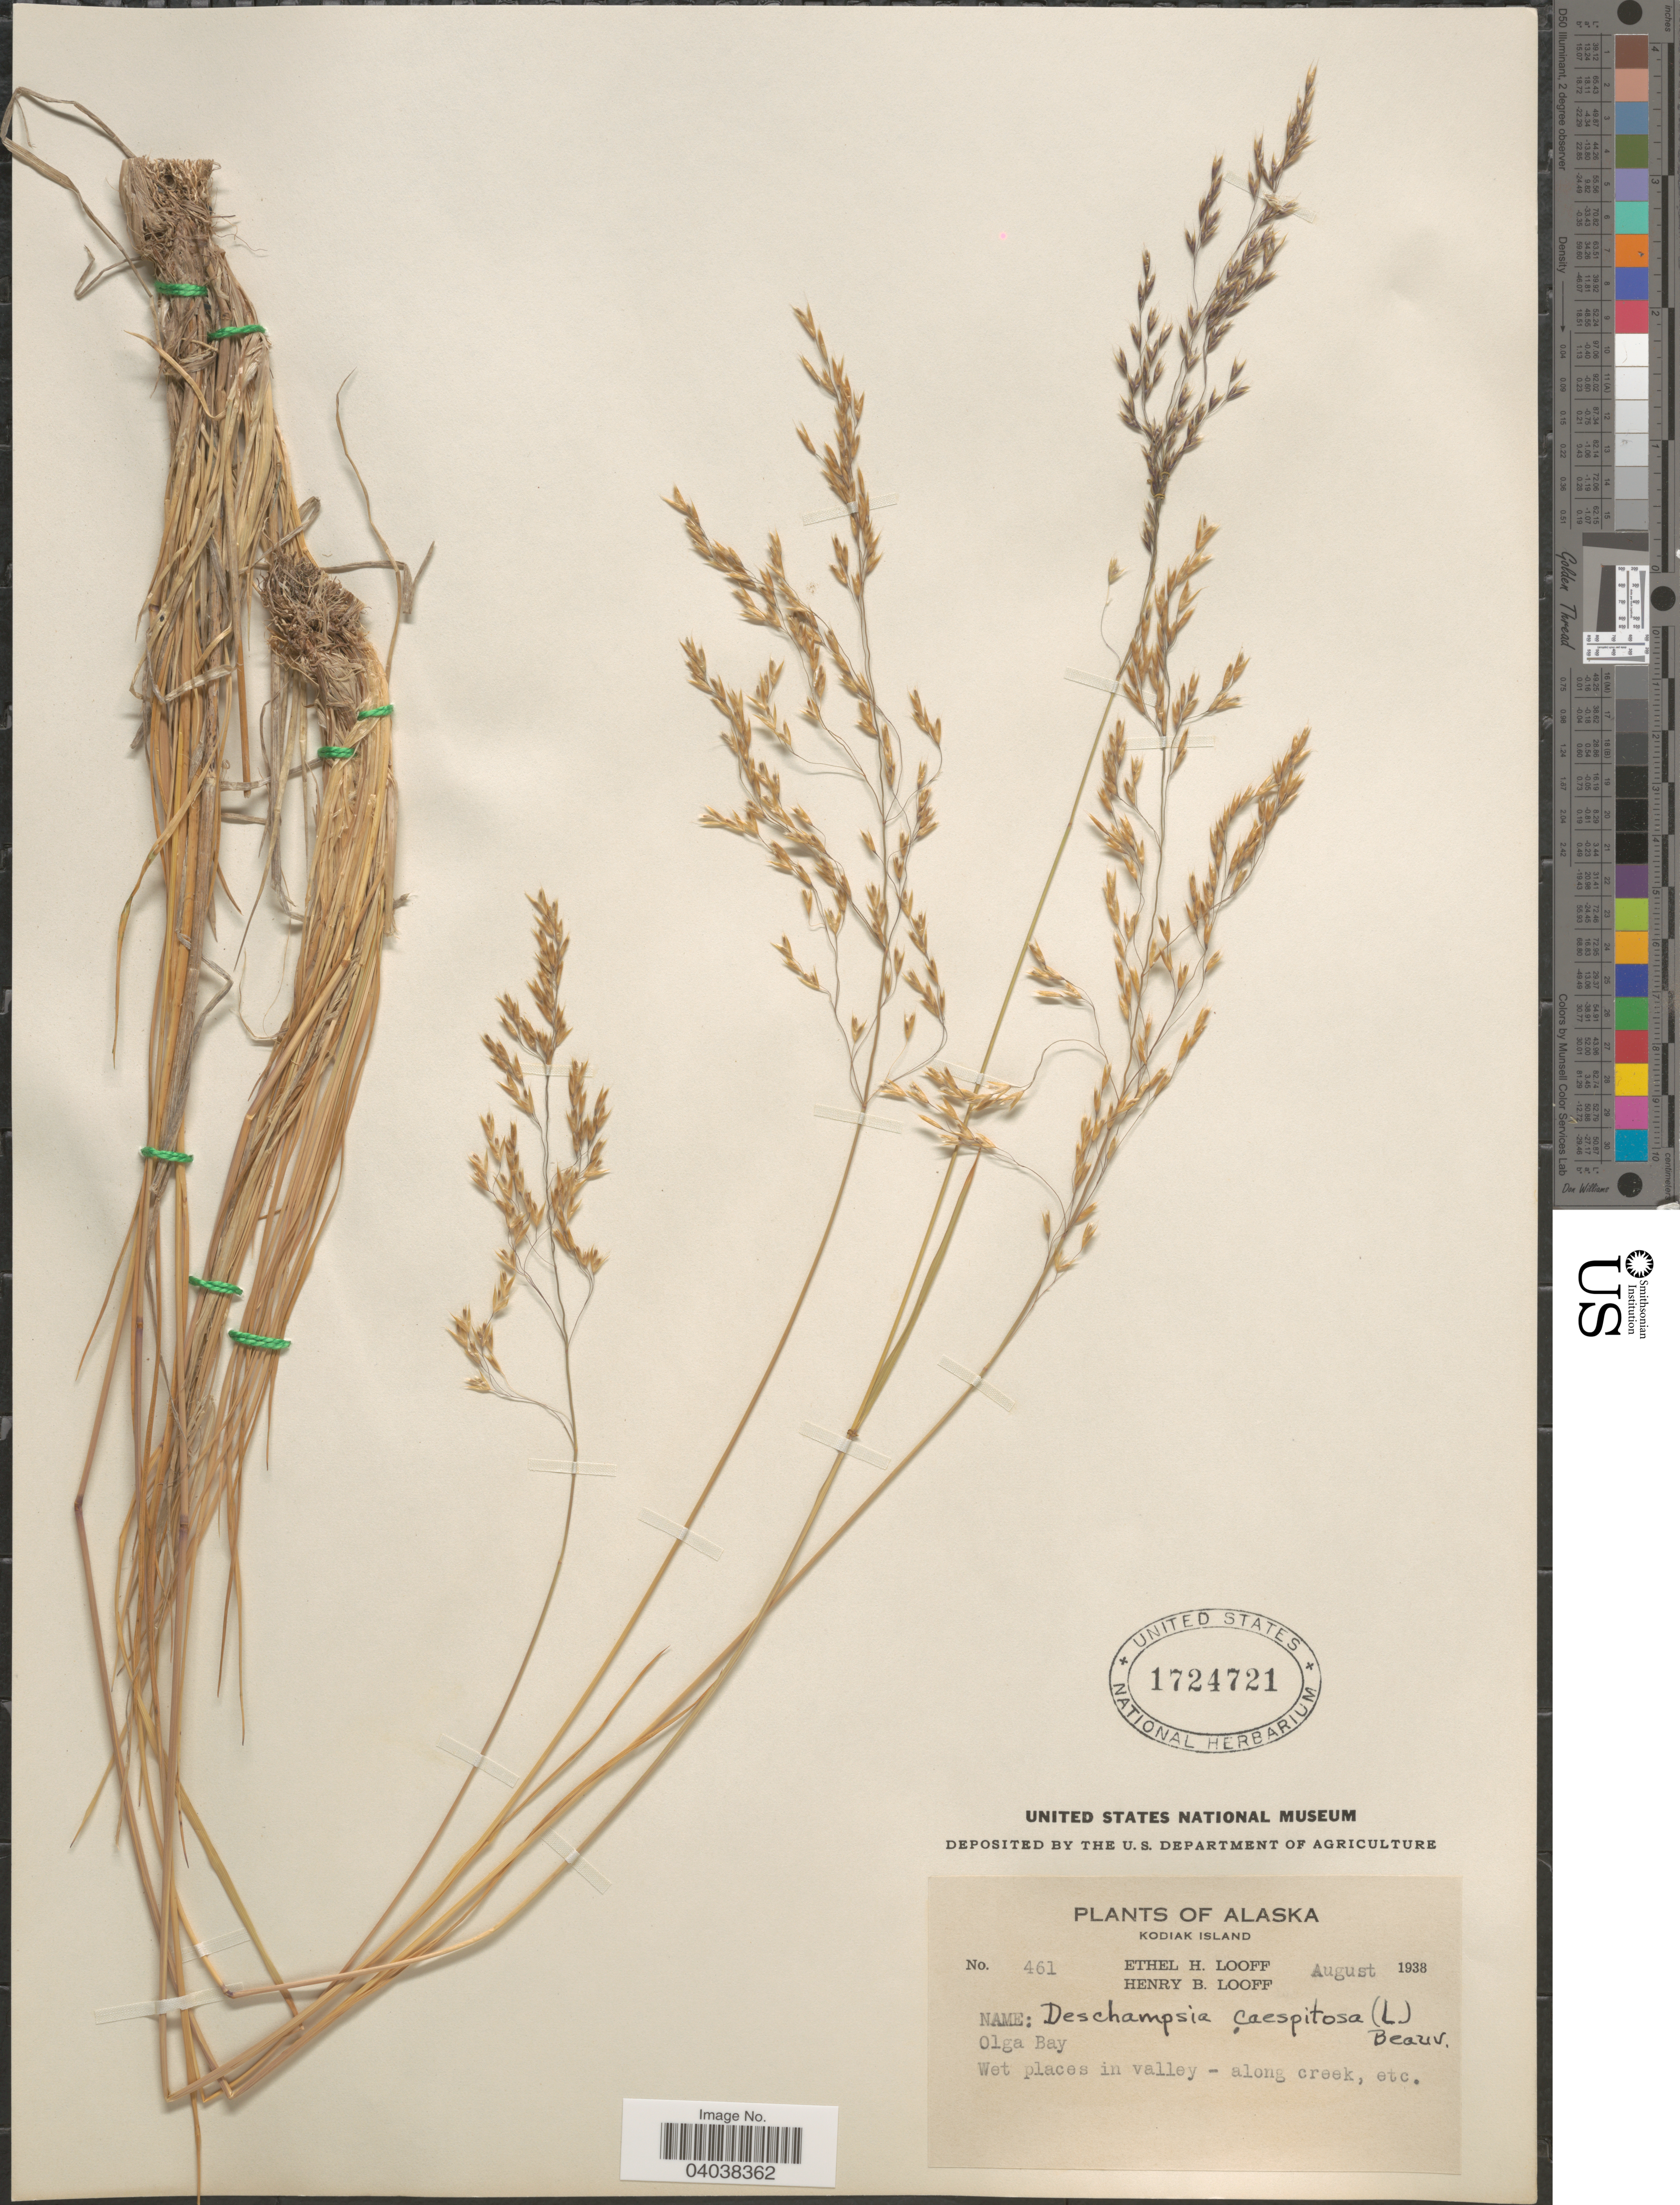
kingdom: Plantae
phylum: Tracheophyta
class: Liliopsida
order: Poales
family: Poaceae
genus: Deschampsia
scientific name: Deschampsia cespitosa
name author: (L.) P. Beauv.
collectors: E. Looff & H. Looff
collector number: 461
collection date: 1938-08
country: United States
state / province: Alaska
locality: Kodiak Island. Olga Bay.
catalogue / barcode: US 1724721